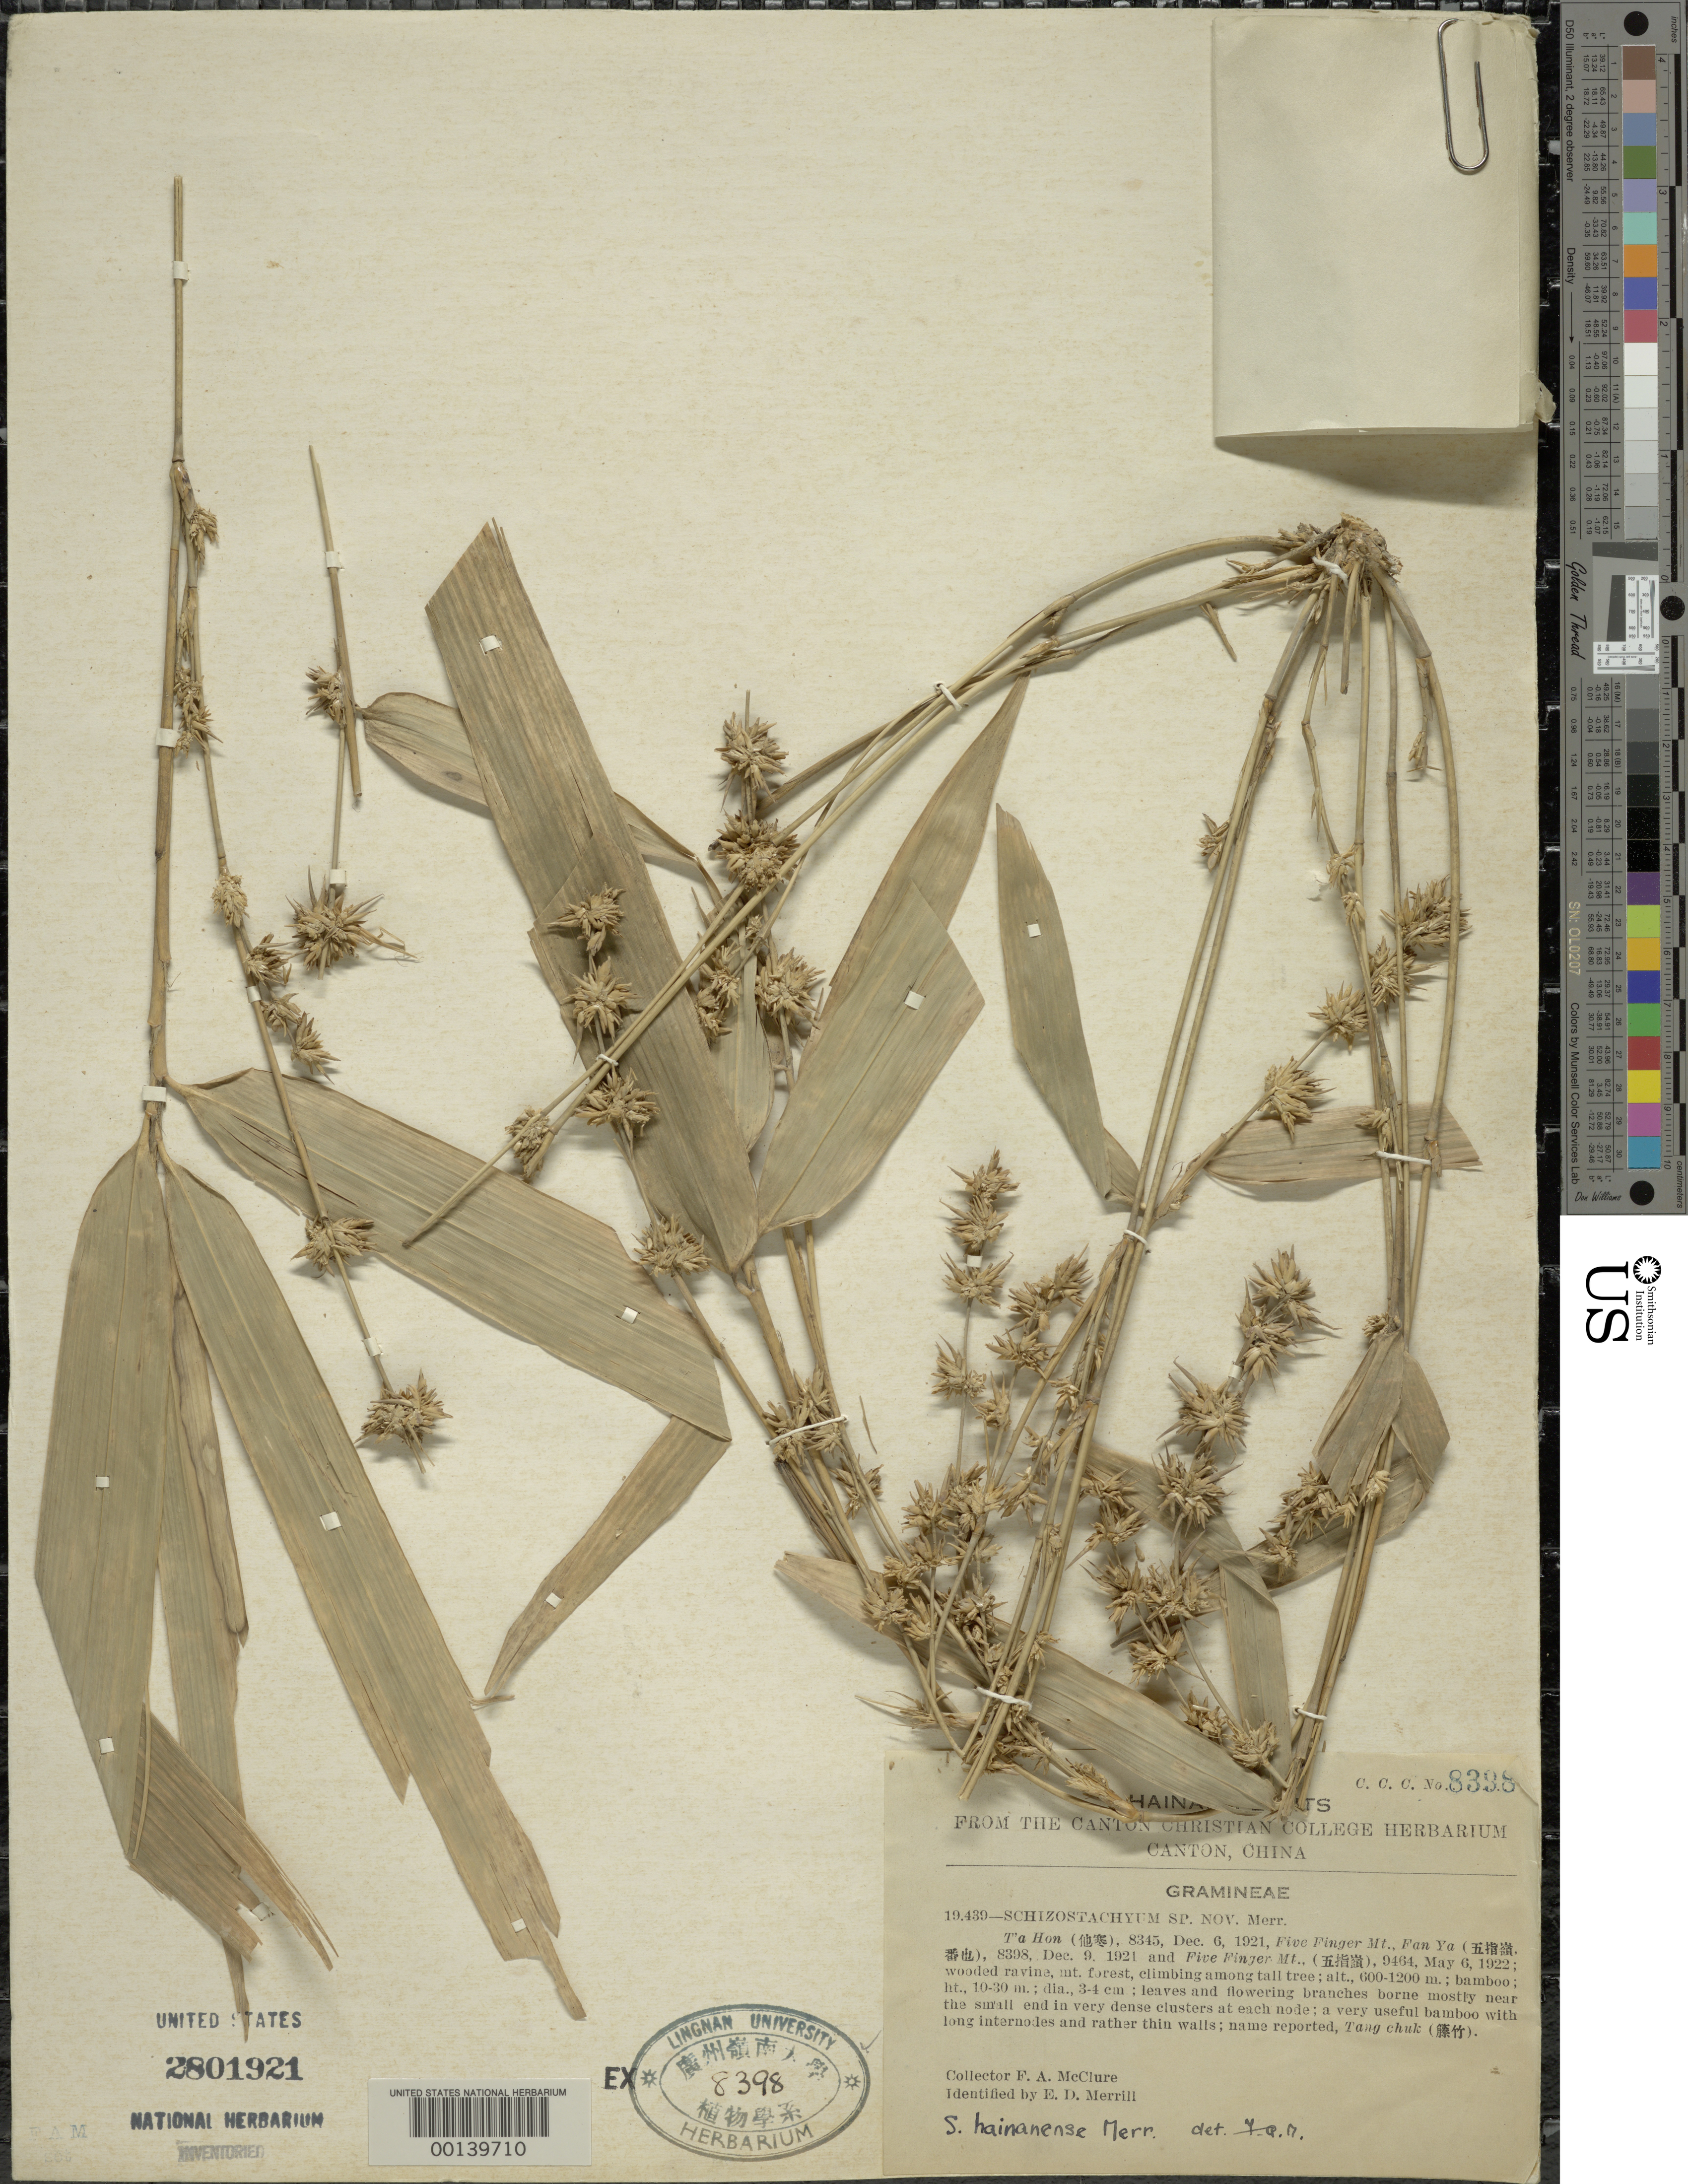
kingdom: Plantae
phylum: Tracheophyta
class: Liliopsida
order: Poales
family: Poaceae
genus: Schizostachyum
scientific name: Schizostachyum hainanense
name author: Merr. ex McClure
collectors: F. A. McClure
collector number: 8345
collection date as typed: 09 Dec 1921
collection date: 1921-12-09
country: China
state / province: Hainan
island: Hainan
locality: Fan ya, 5-finger mt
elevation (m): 600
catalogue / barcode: US 2801921